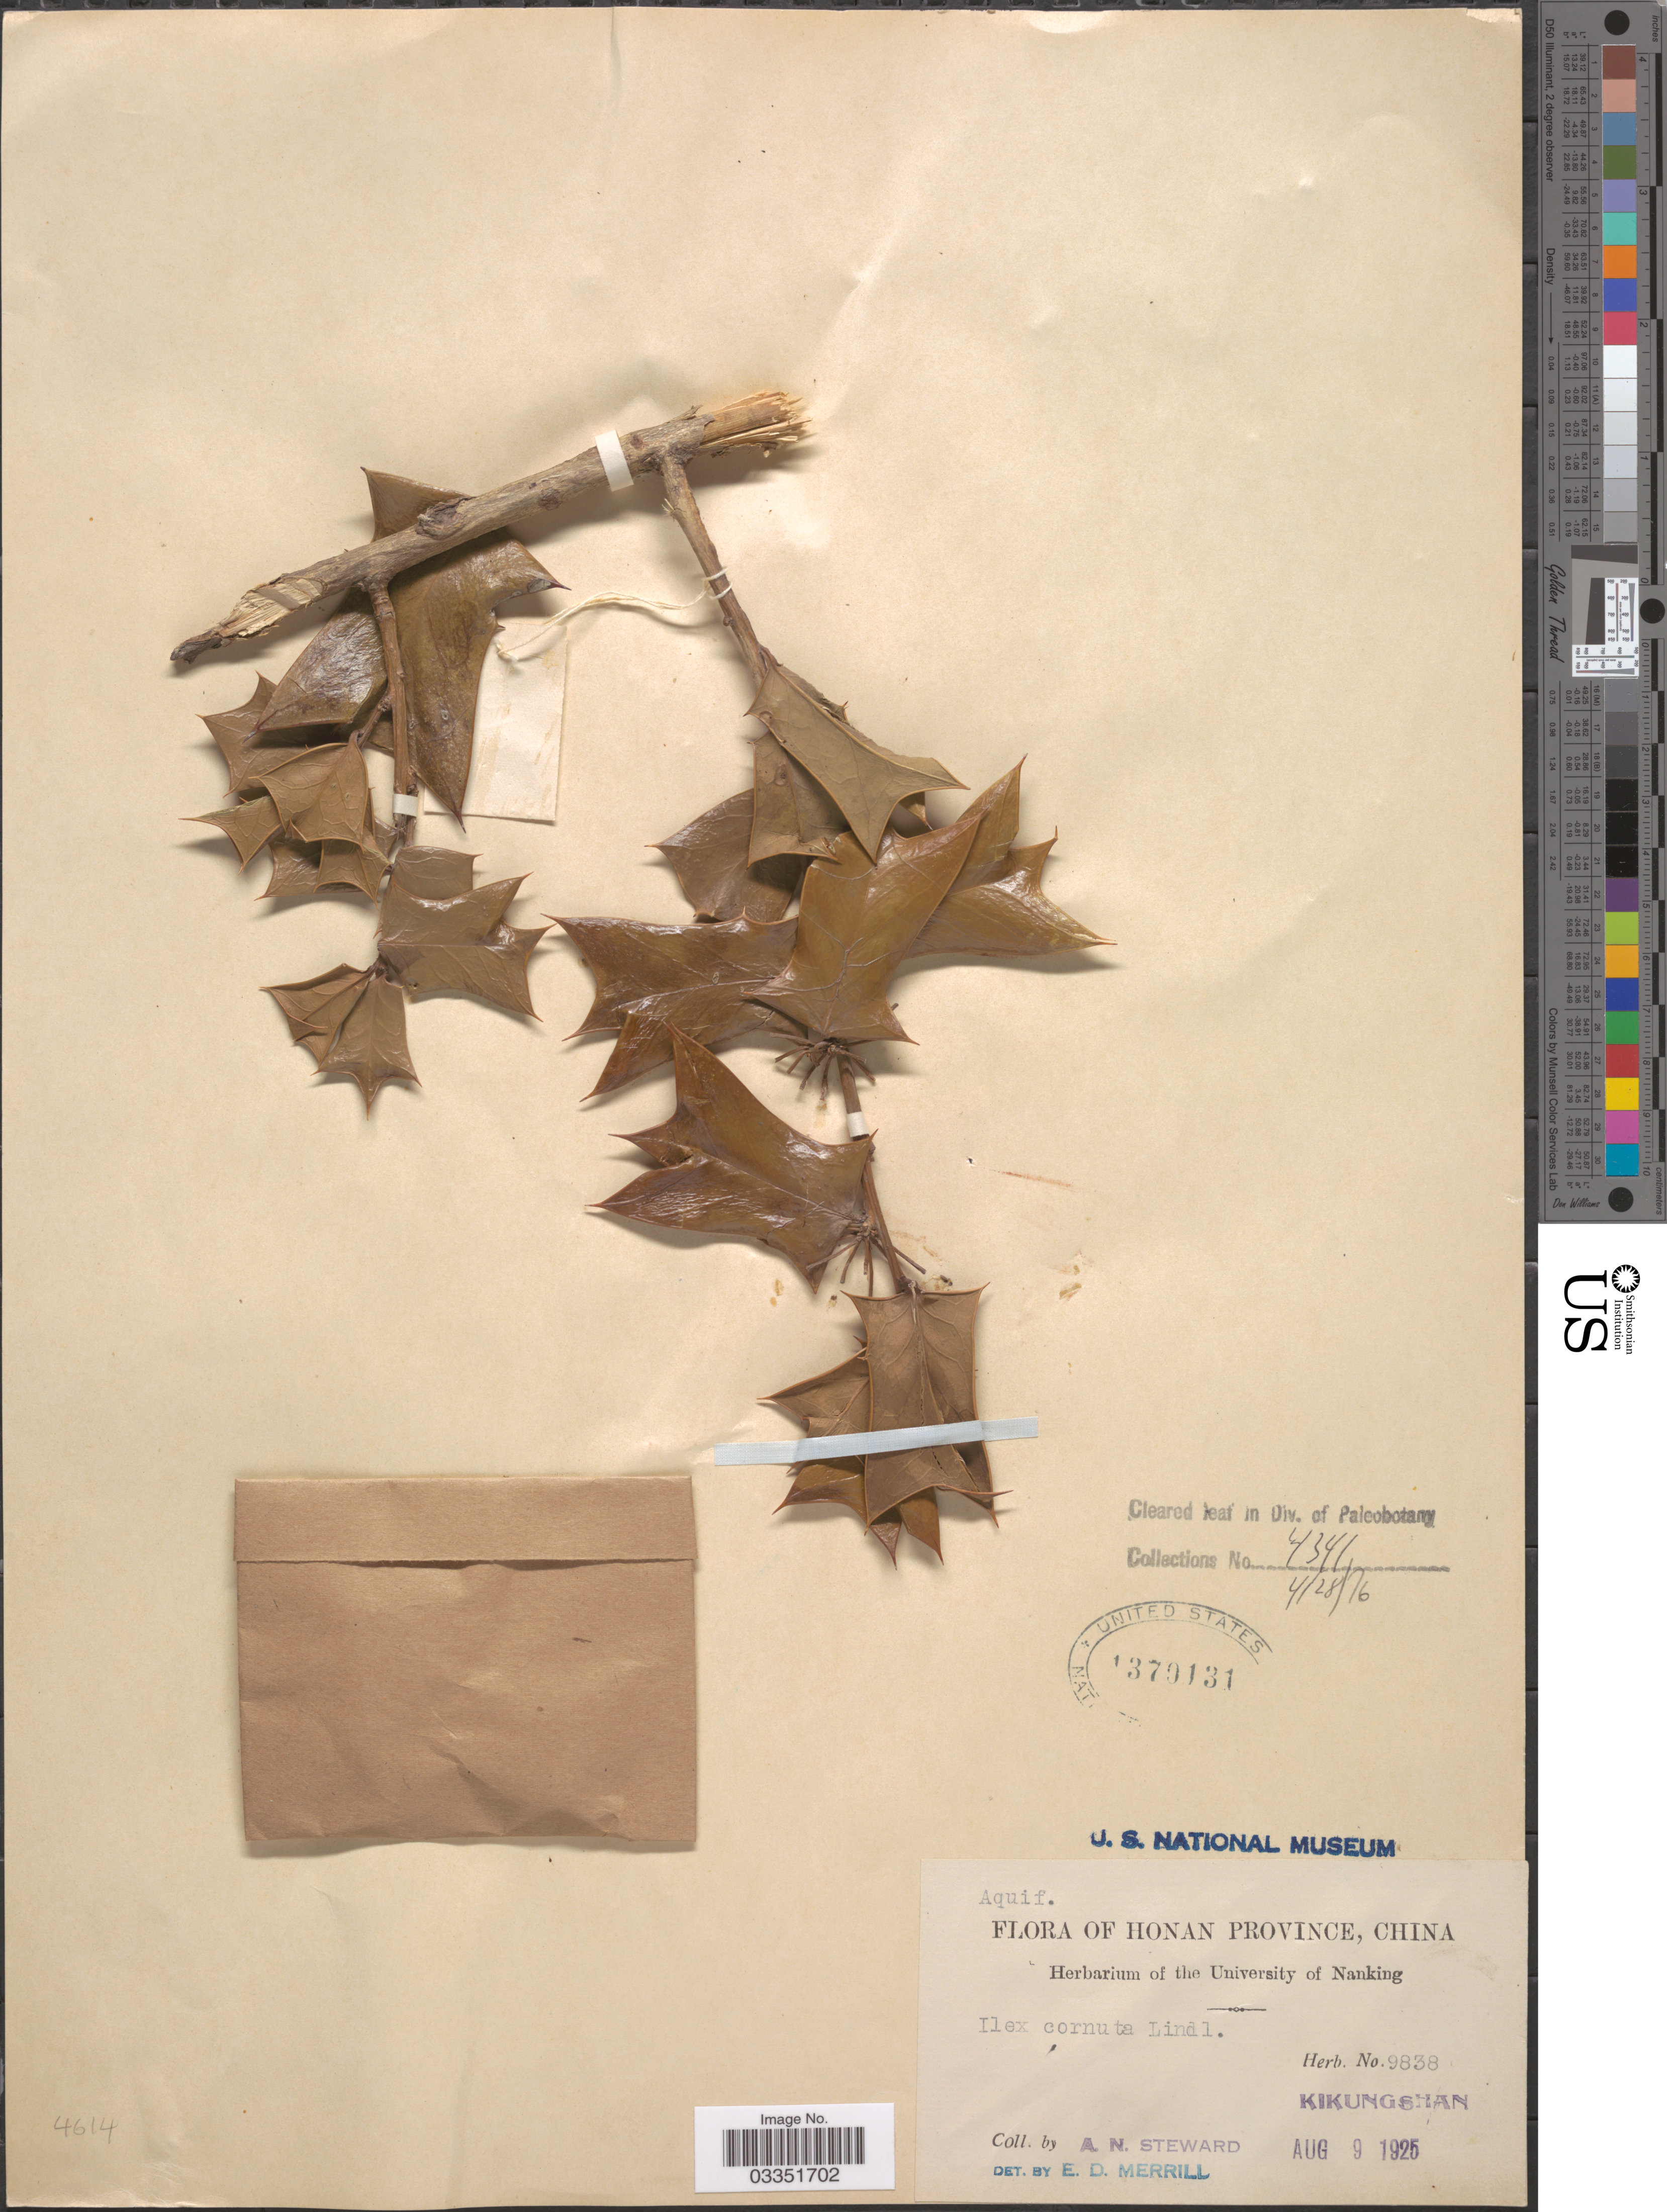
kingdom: Plantae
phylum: Tracheophyta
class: Magnoliopsida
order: Aquifoliales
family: Aquifoliaceae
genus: Ilex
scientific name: Ilex cornuta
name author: Lindl. & Paxton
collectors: A. N. Steward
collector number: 9838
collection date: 1925-08-09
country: China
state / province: Henan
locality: Honan Province. Kikungshan.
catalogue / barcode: US 1370131